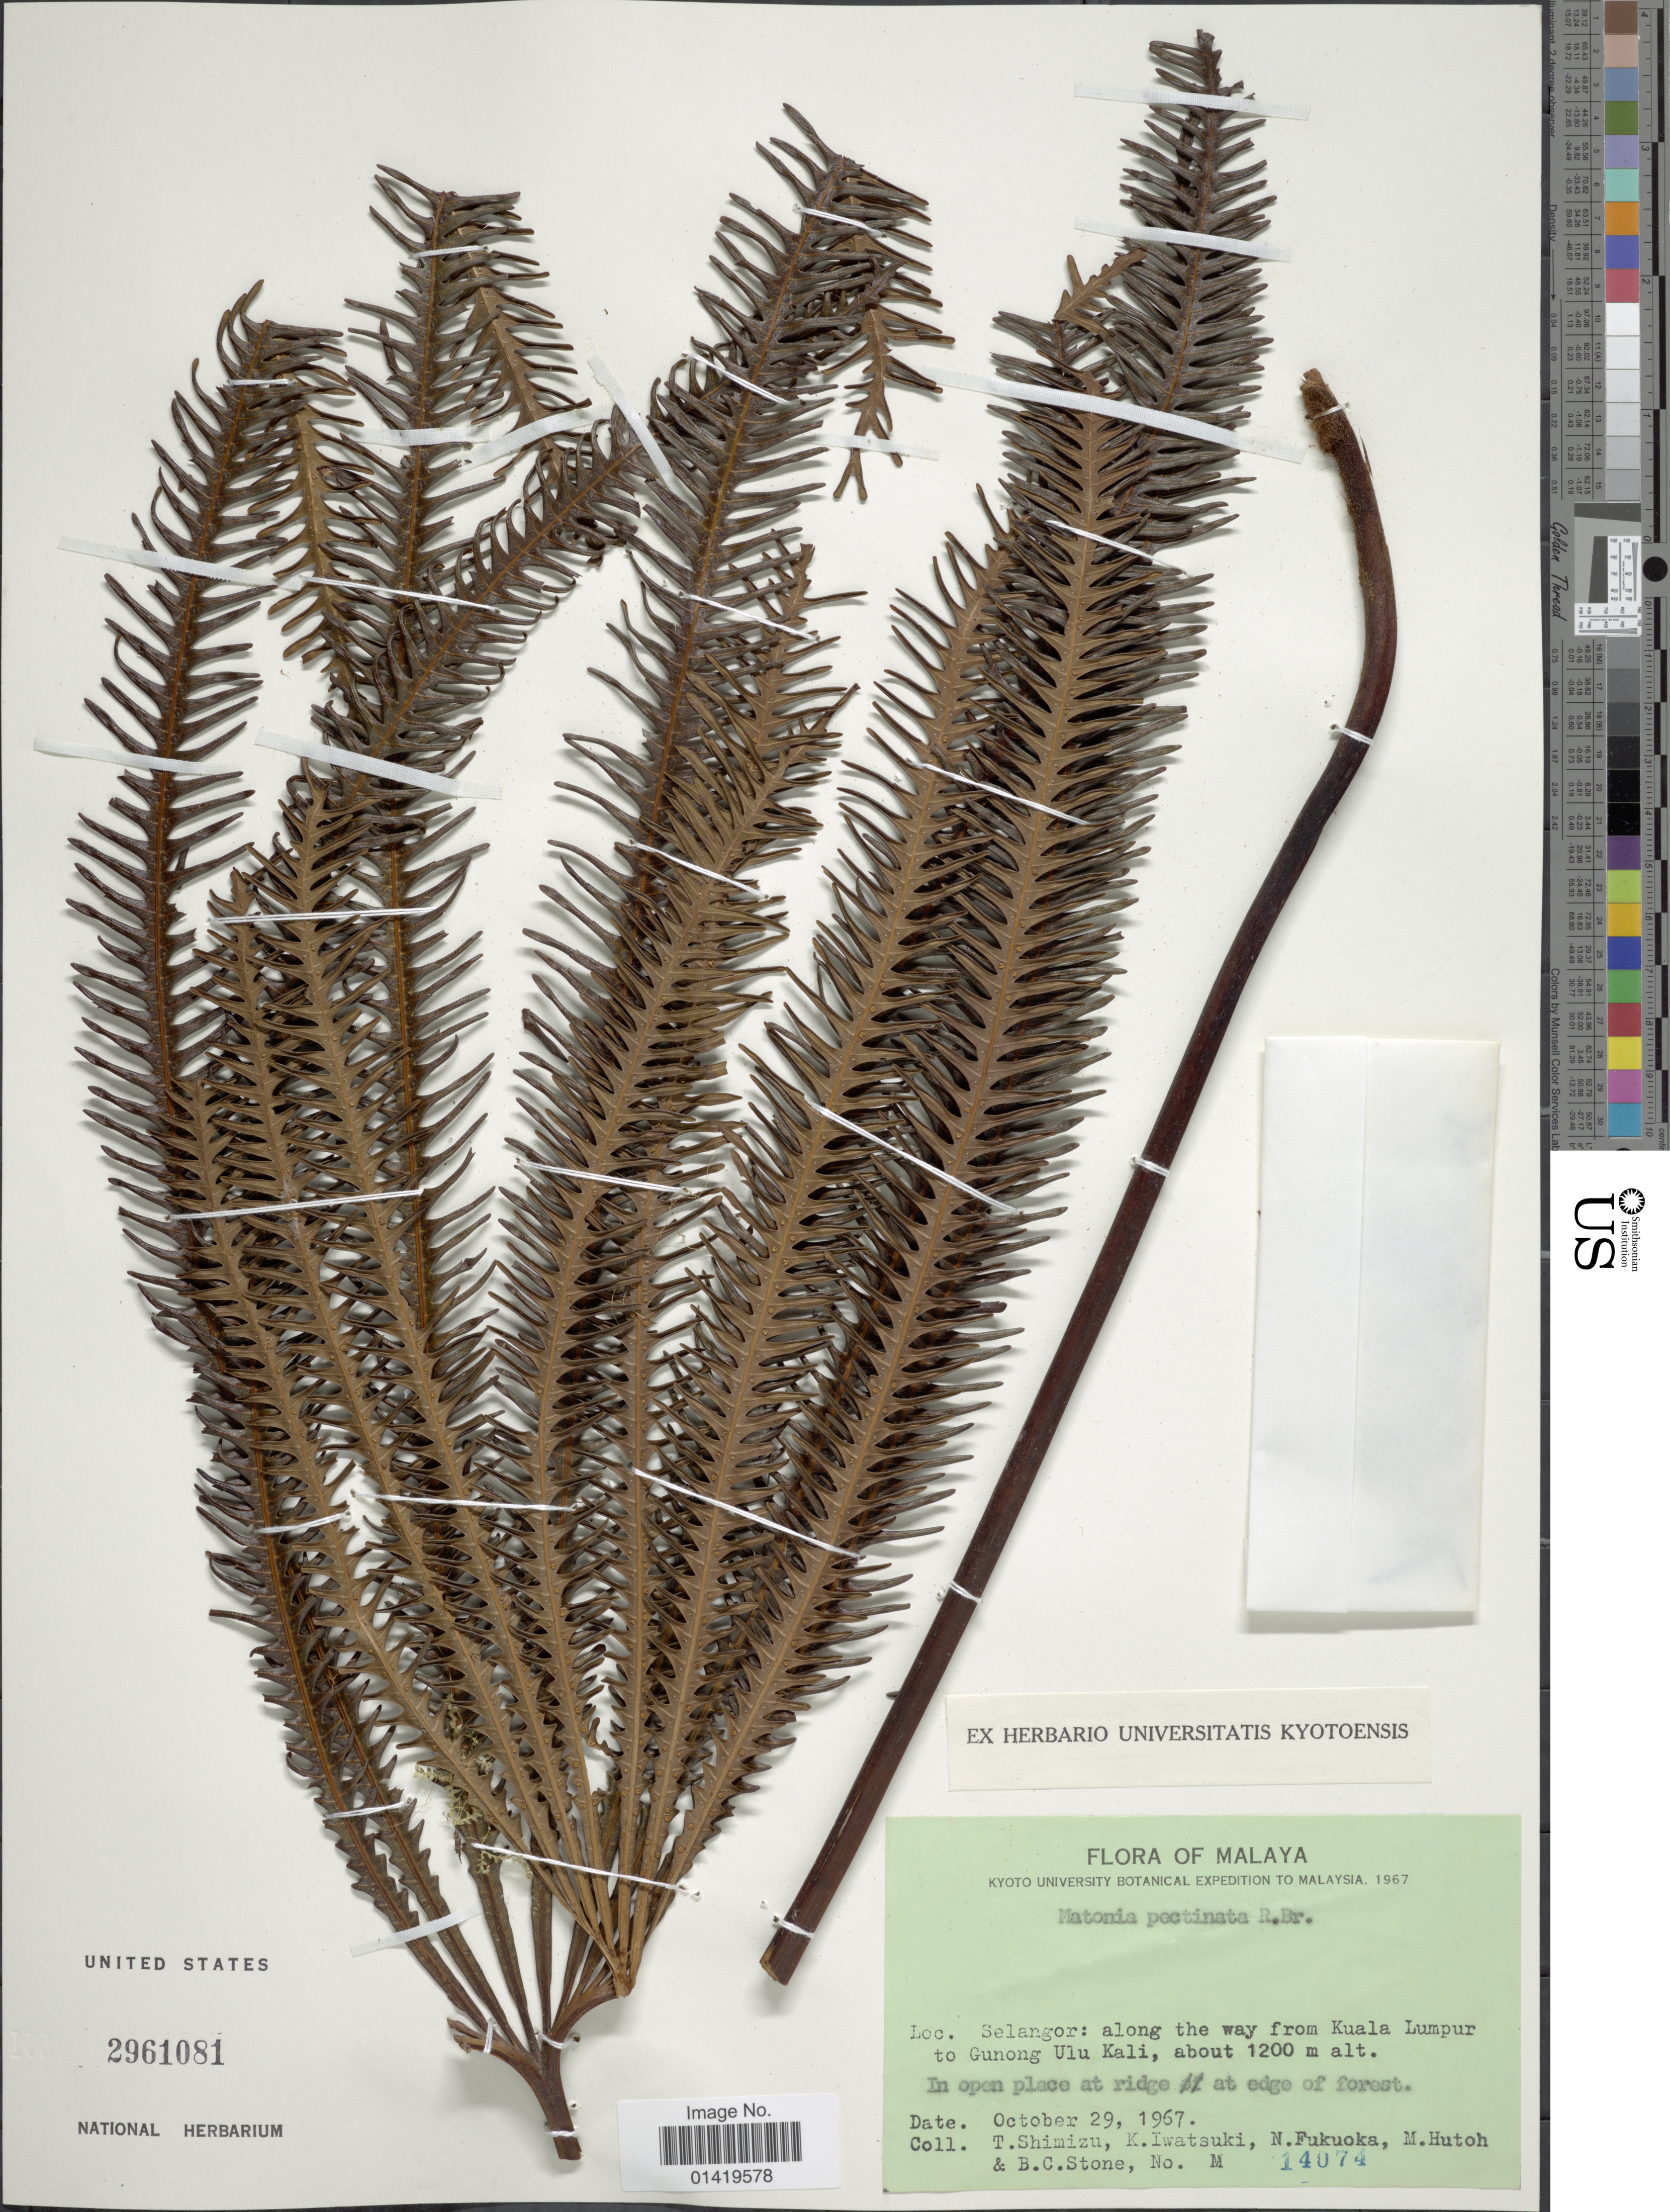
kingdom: Plantae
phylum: Tracheophyta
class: Polypodiopsida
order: Gleicheniales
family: Matoniaceae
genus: Matonia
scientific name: Matonia pectinata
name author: R. Br.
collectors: T. Shimizu, K. Iwatsuki, N. Fukuoka, M. Hutoh & B. C. Stone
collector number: M 14074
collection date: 1967-10-29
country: Malaysia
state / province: Selangor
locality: Malaya. Selangor: along the way from Kuala Lumpur to Gunung Ulu Kali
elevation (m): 1200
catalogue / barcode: US 2961081